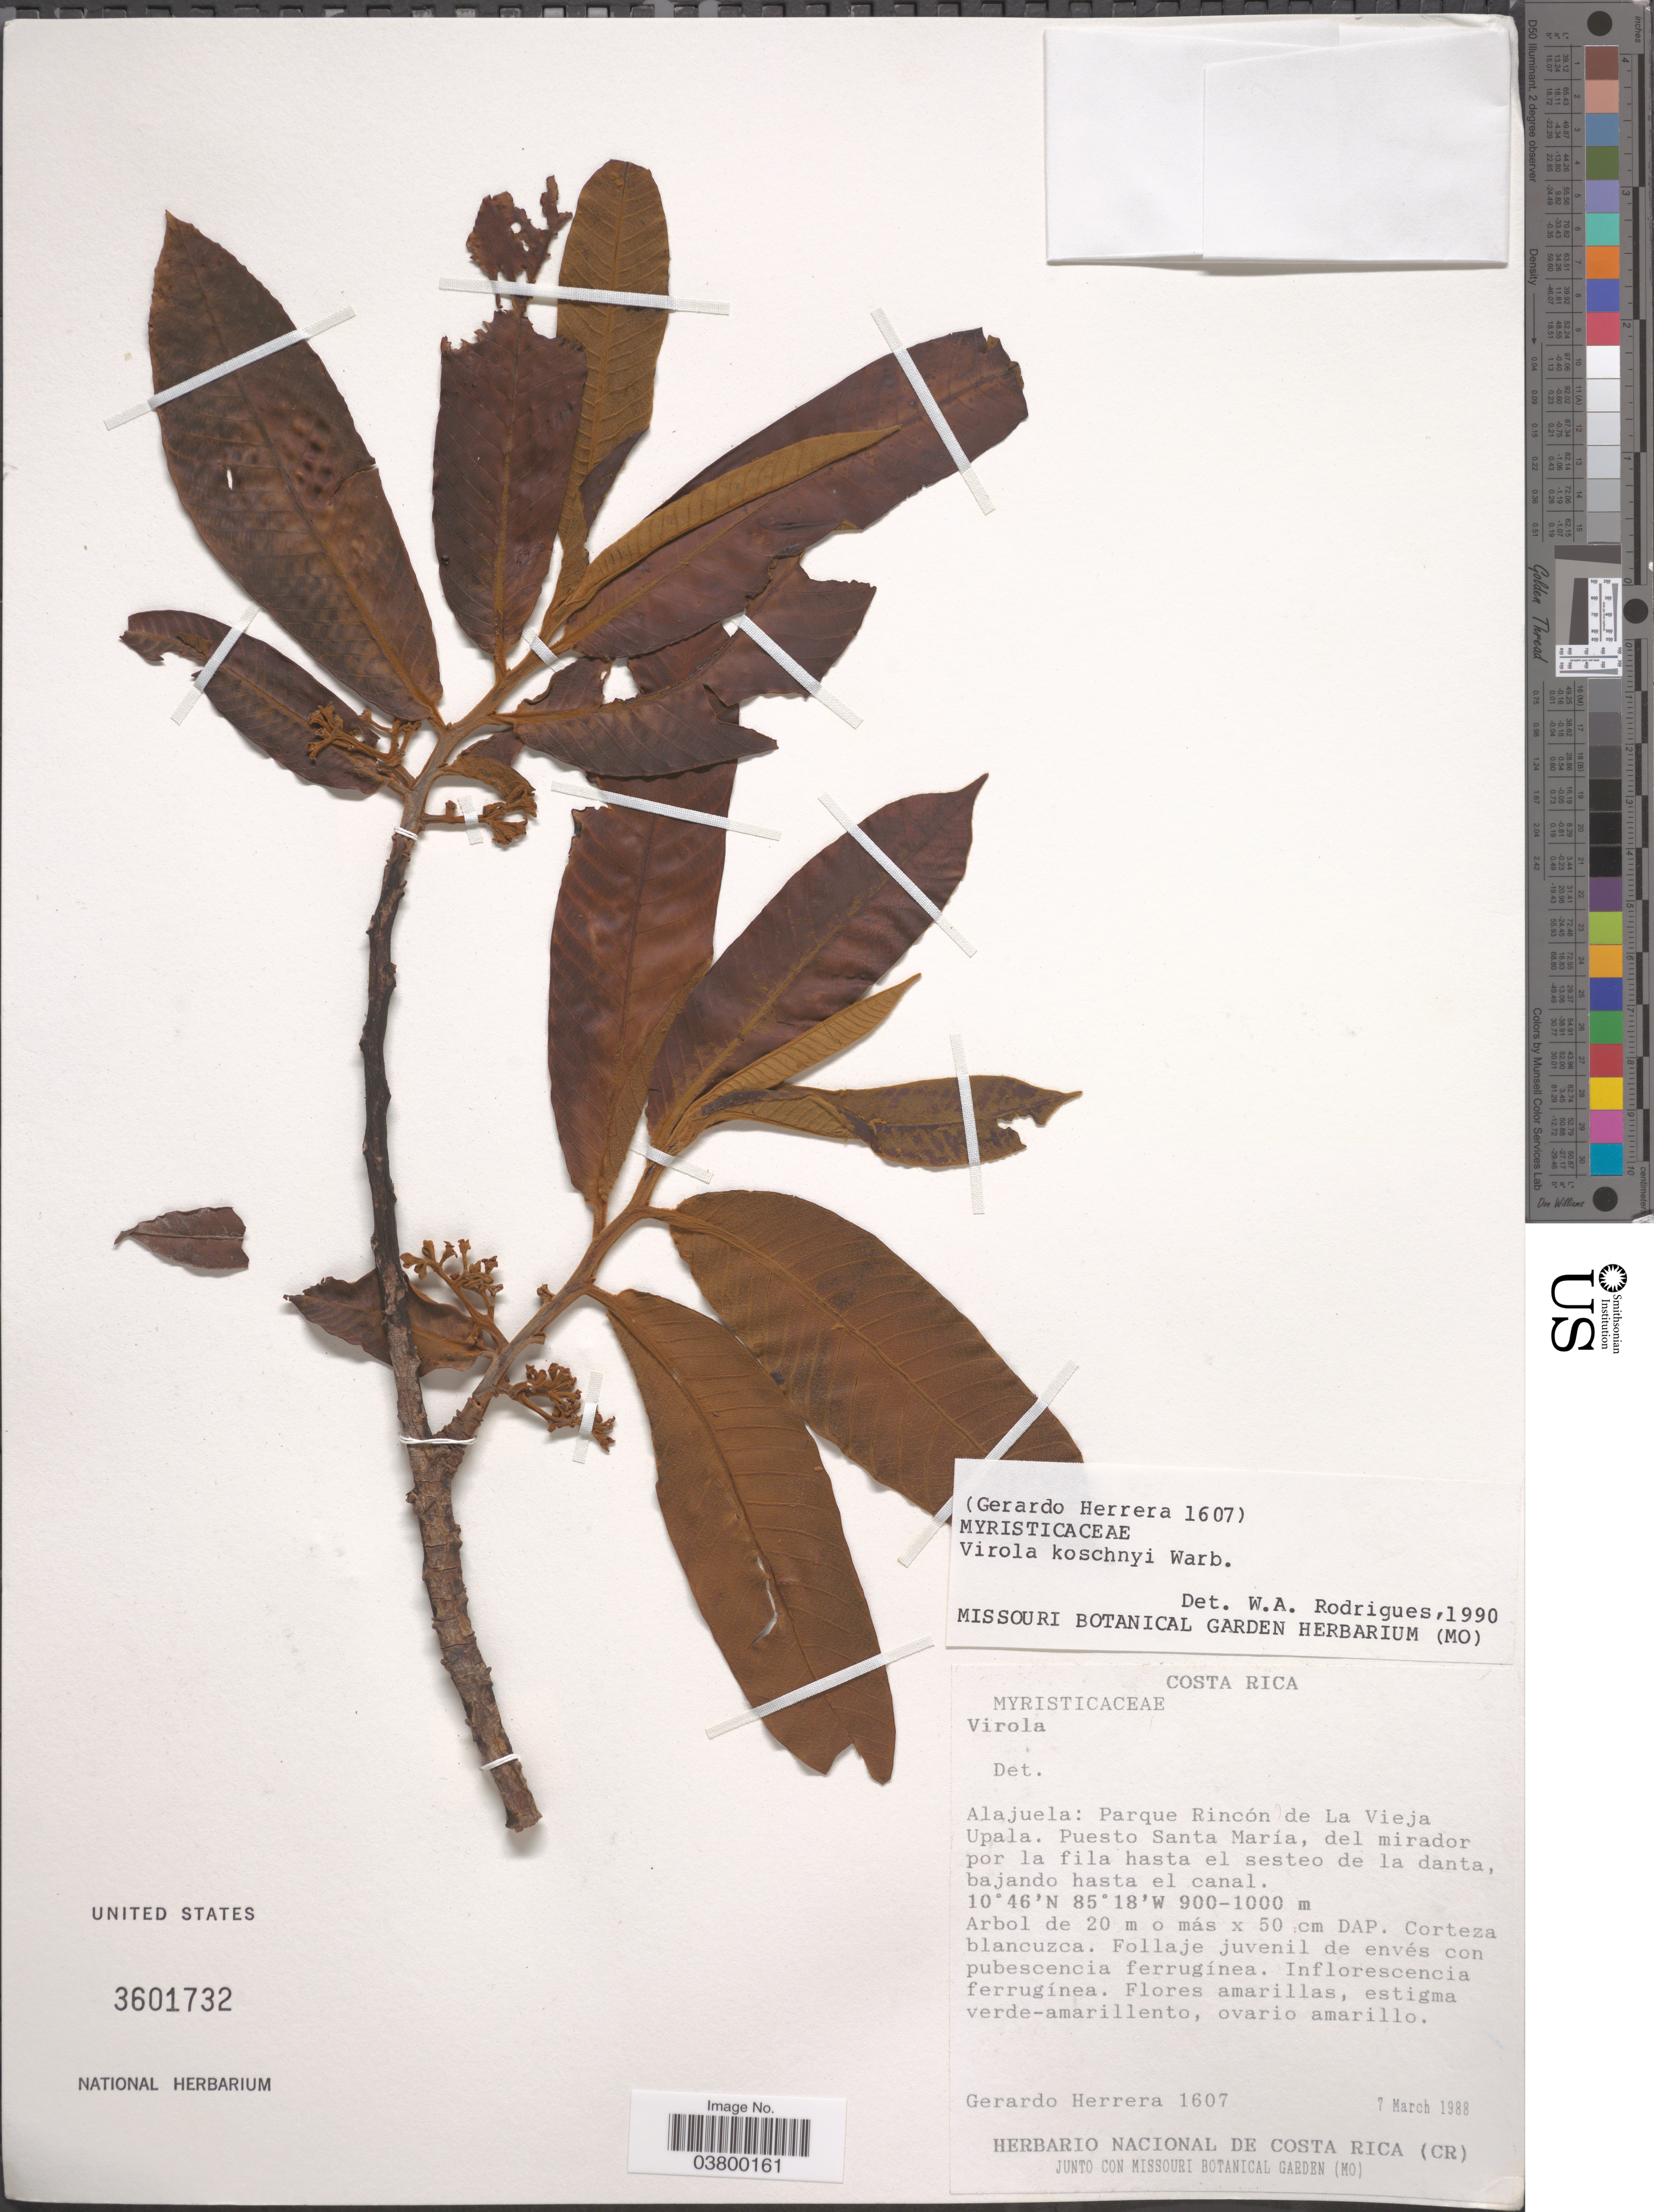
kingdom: Plantae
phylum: Tracheophyta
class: Magnoliopsida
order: Magnoliales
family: Myristicaceae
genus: Virola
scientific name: Virola koschnyi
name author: Warb.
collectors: G. Herrera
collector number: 1607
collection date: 1988-03-07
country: Costa Rica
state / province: Alajuela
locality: Parque Rincón de La Vieja Upala. Puesto Santa María, del mirador por la fila hasta el sesteo de la danta, bajando hasta el canal.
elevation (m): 900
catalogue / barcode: US 3601732